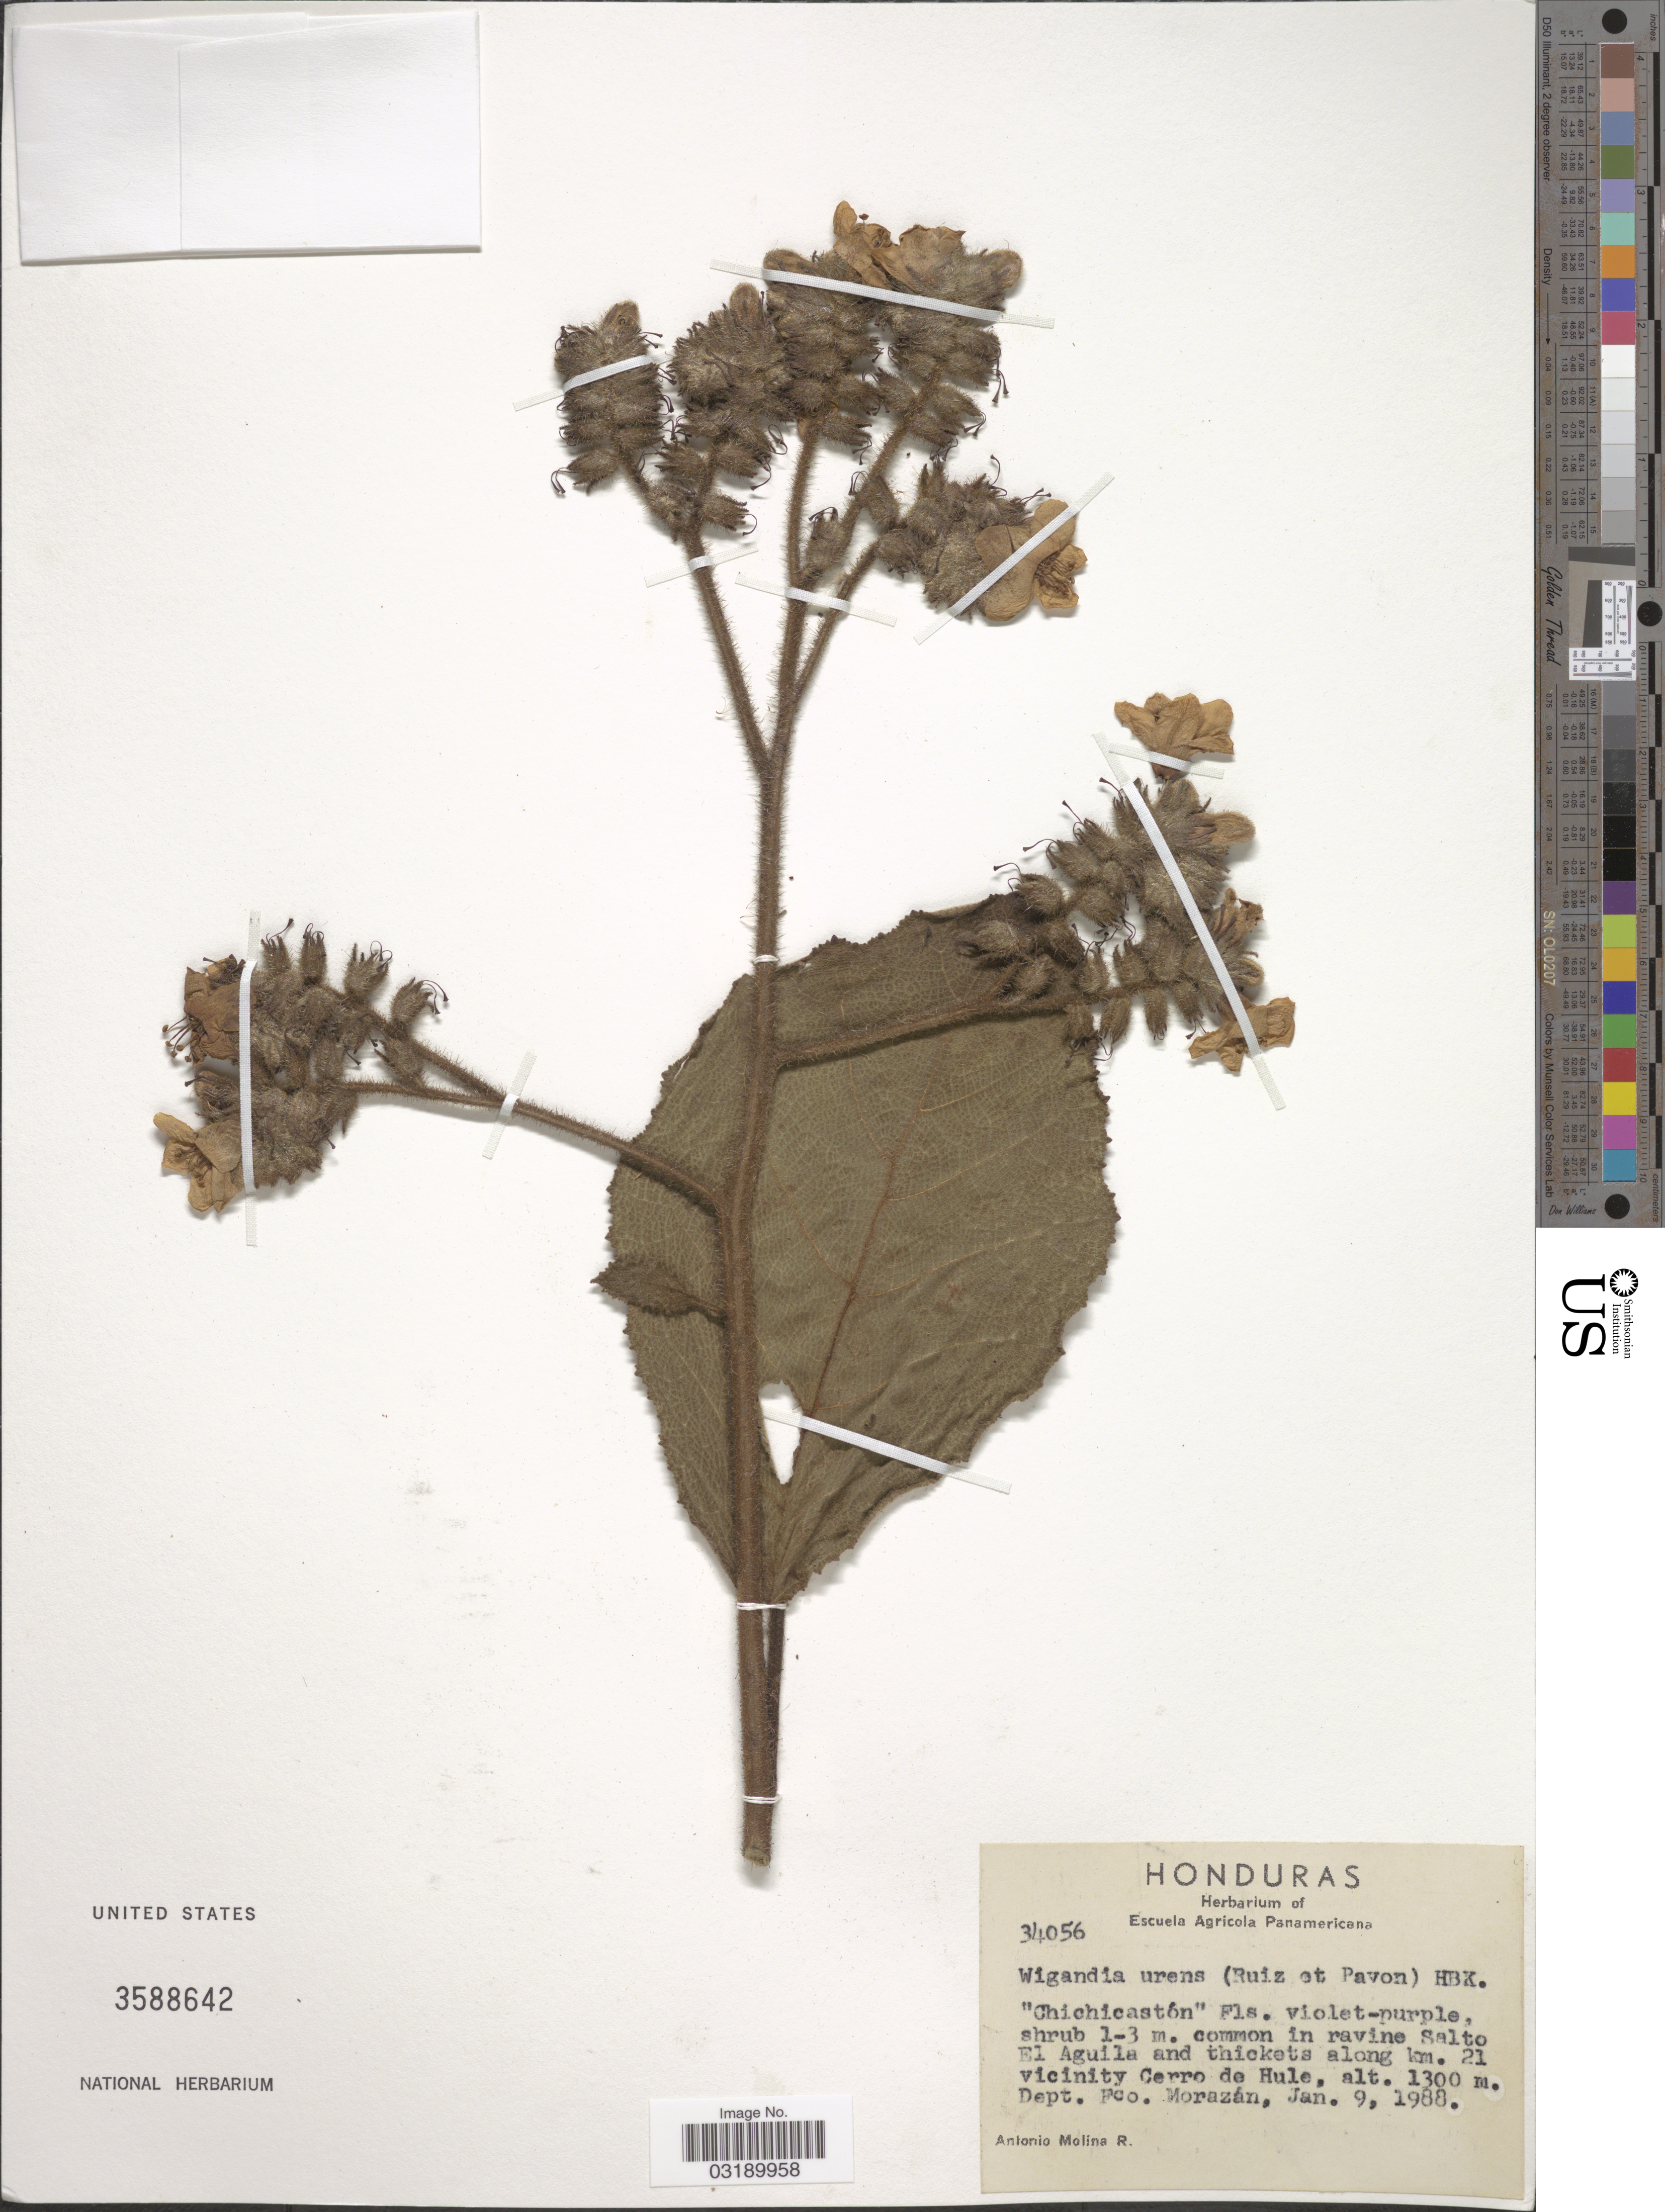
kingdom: Plantae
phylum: Tracheophyta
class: Magnoliopsida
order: Boraginales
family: Namaceae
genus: Wigandia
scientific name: Wigandia urens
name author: (Ruiz & Pav.) Kunth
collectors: A. Molina R.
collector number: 34056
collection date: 1988-01-09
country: Honduras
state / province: Fco. Morazán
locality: In ravine Salto El Aguila and thickets along km. 21 vicinity Cerro de Hule. Dept. Fco. Morazán.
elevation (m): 1300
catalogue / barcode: US 3588642